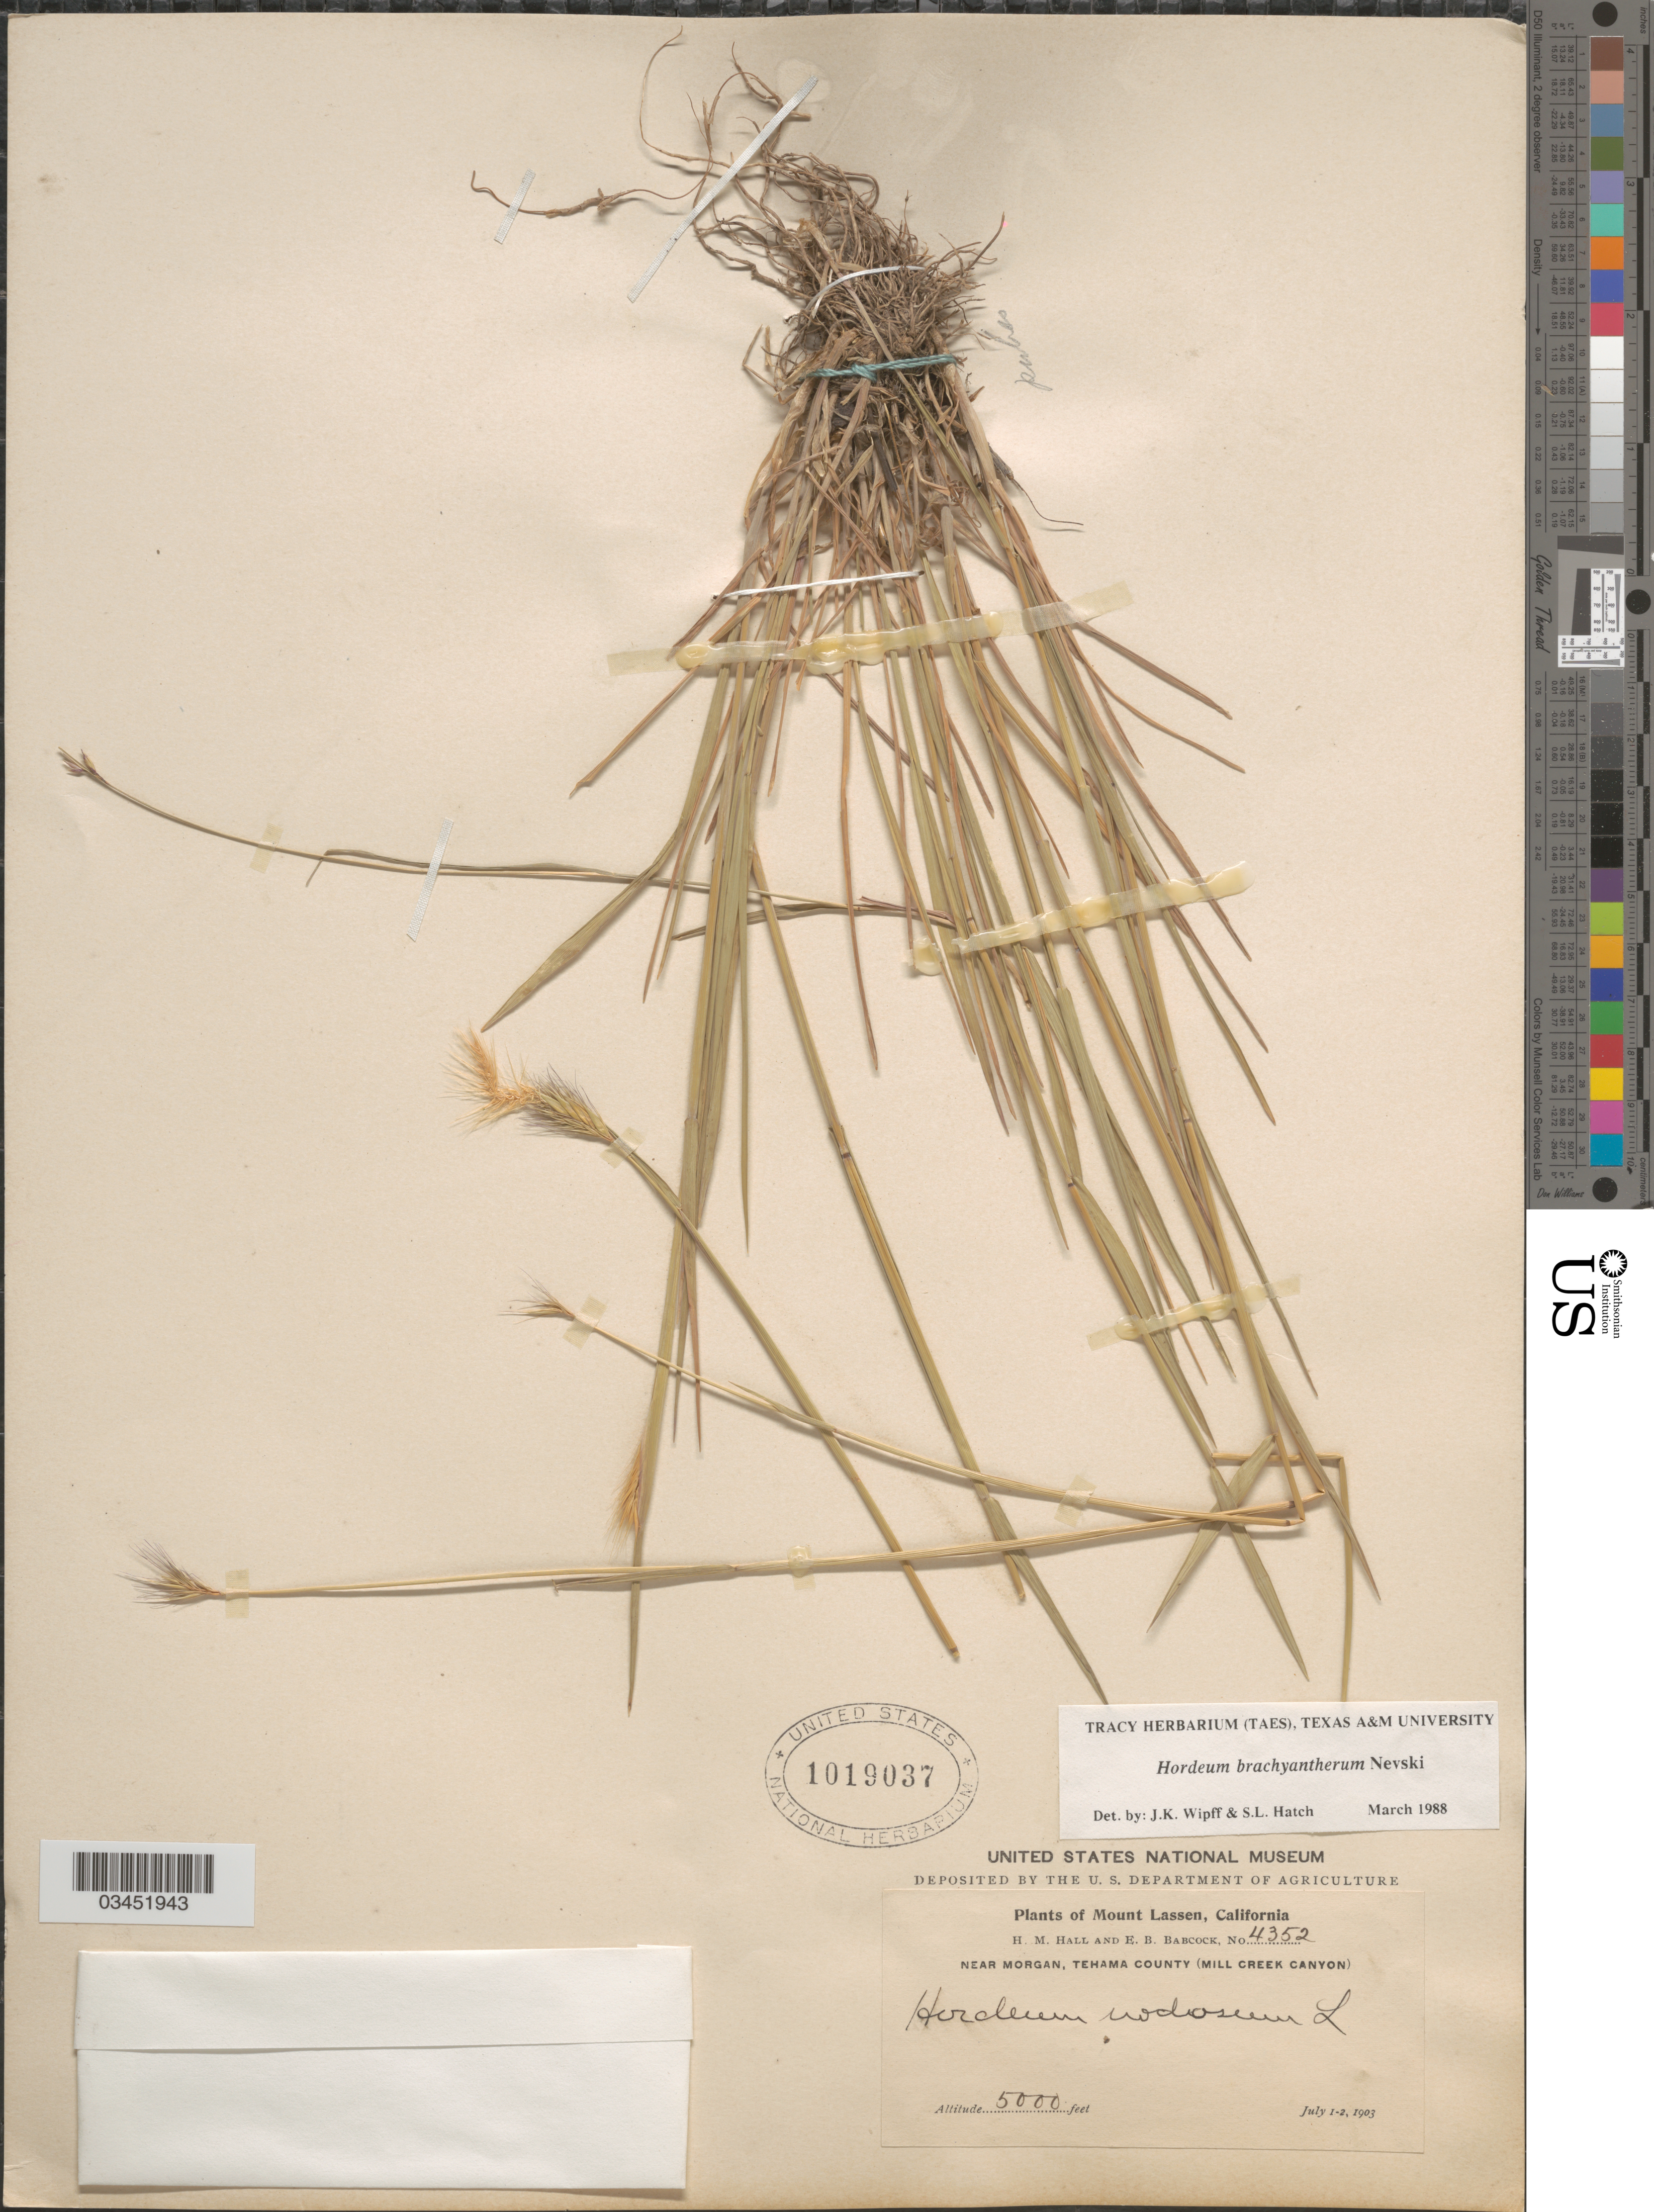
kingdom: Plantae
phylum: Tracheophyta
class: Liliopsida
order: Poales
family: Poaceae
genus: Hordeum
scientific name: Hordeum brachyantherum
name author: Nevski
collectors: H. M. Hall & E. B. Babcock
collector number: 4352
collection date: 1903-07-01/1903-07-02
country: United States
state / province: California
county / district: Tehama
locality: Mount Lassen. Near Morgan, Teha,a County (Mill Creek Canyon).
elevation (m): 1524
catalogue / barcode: US 1019037